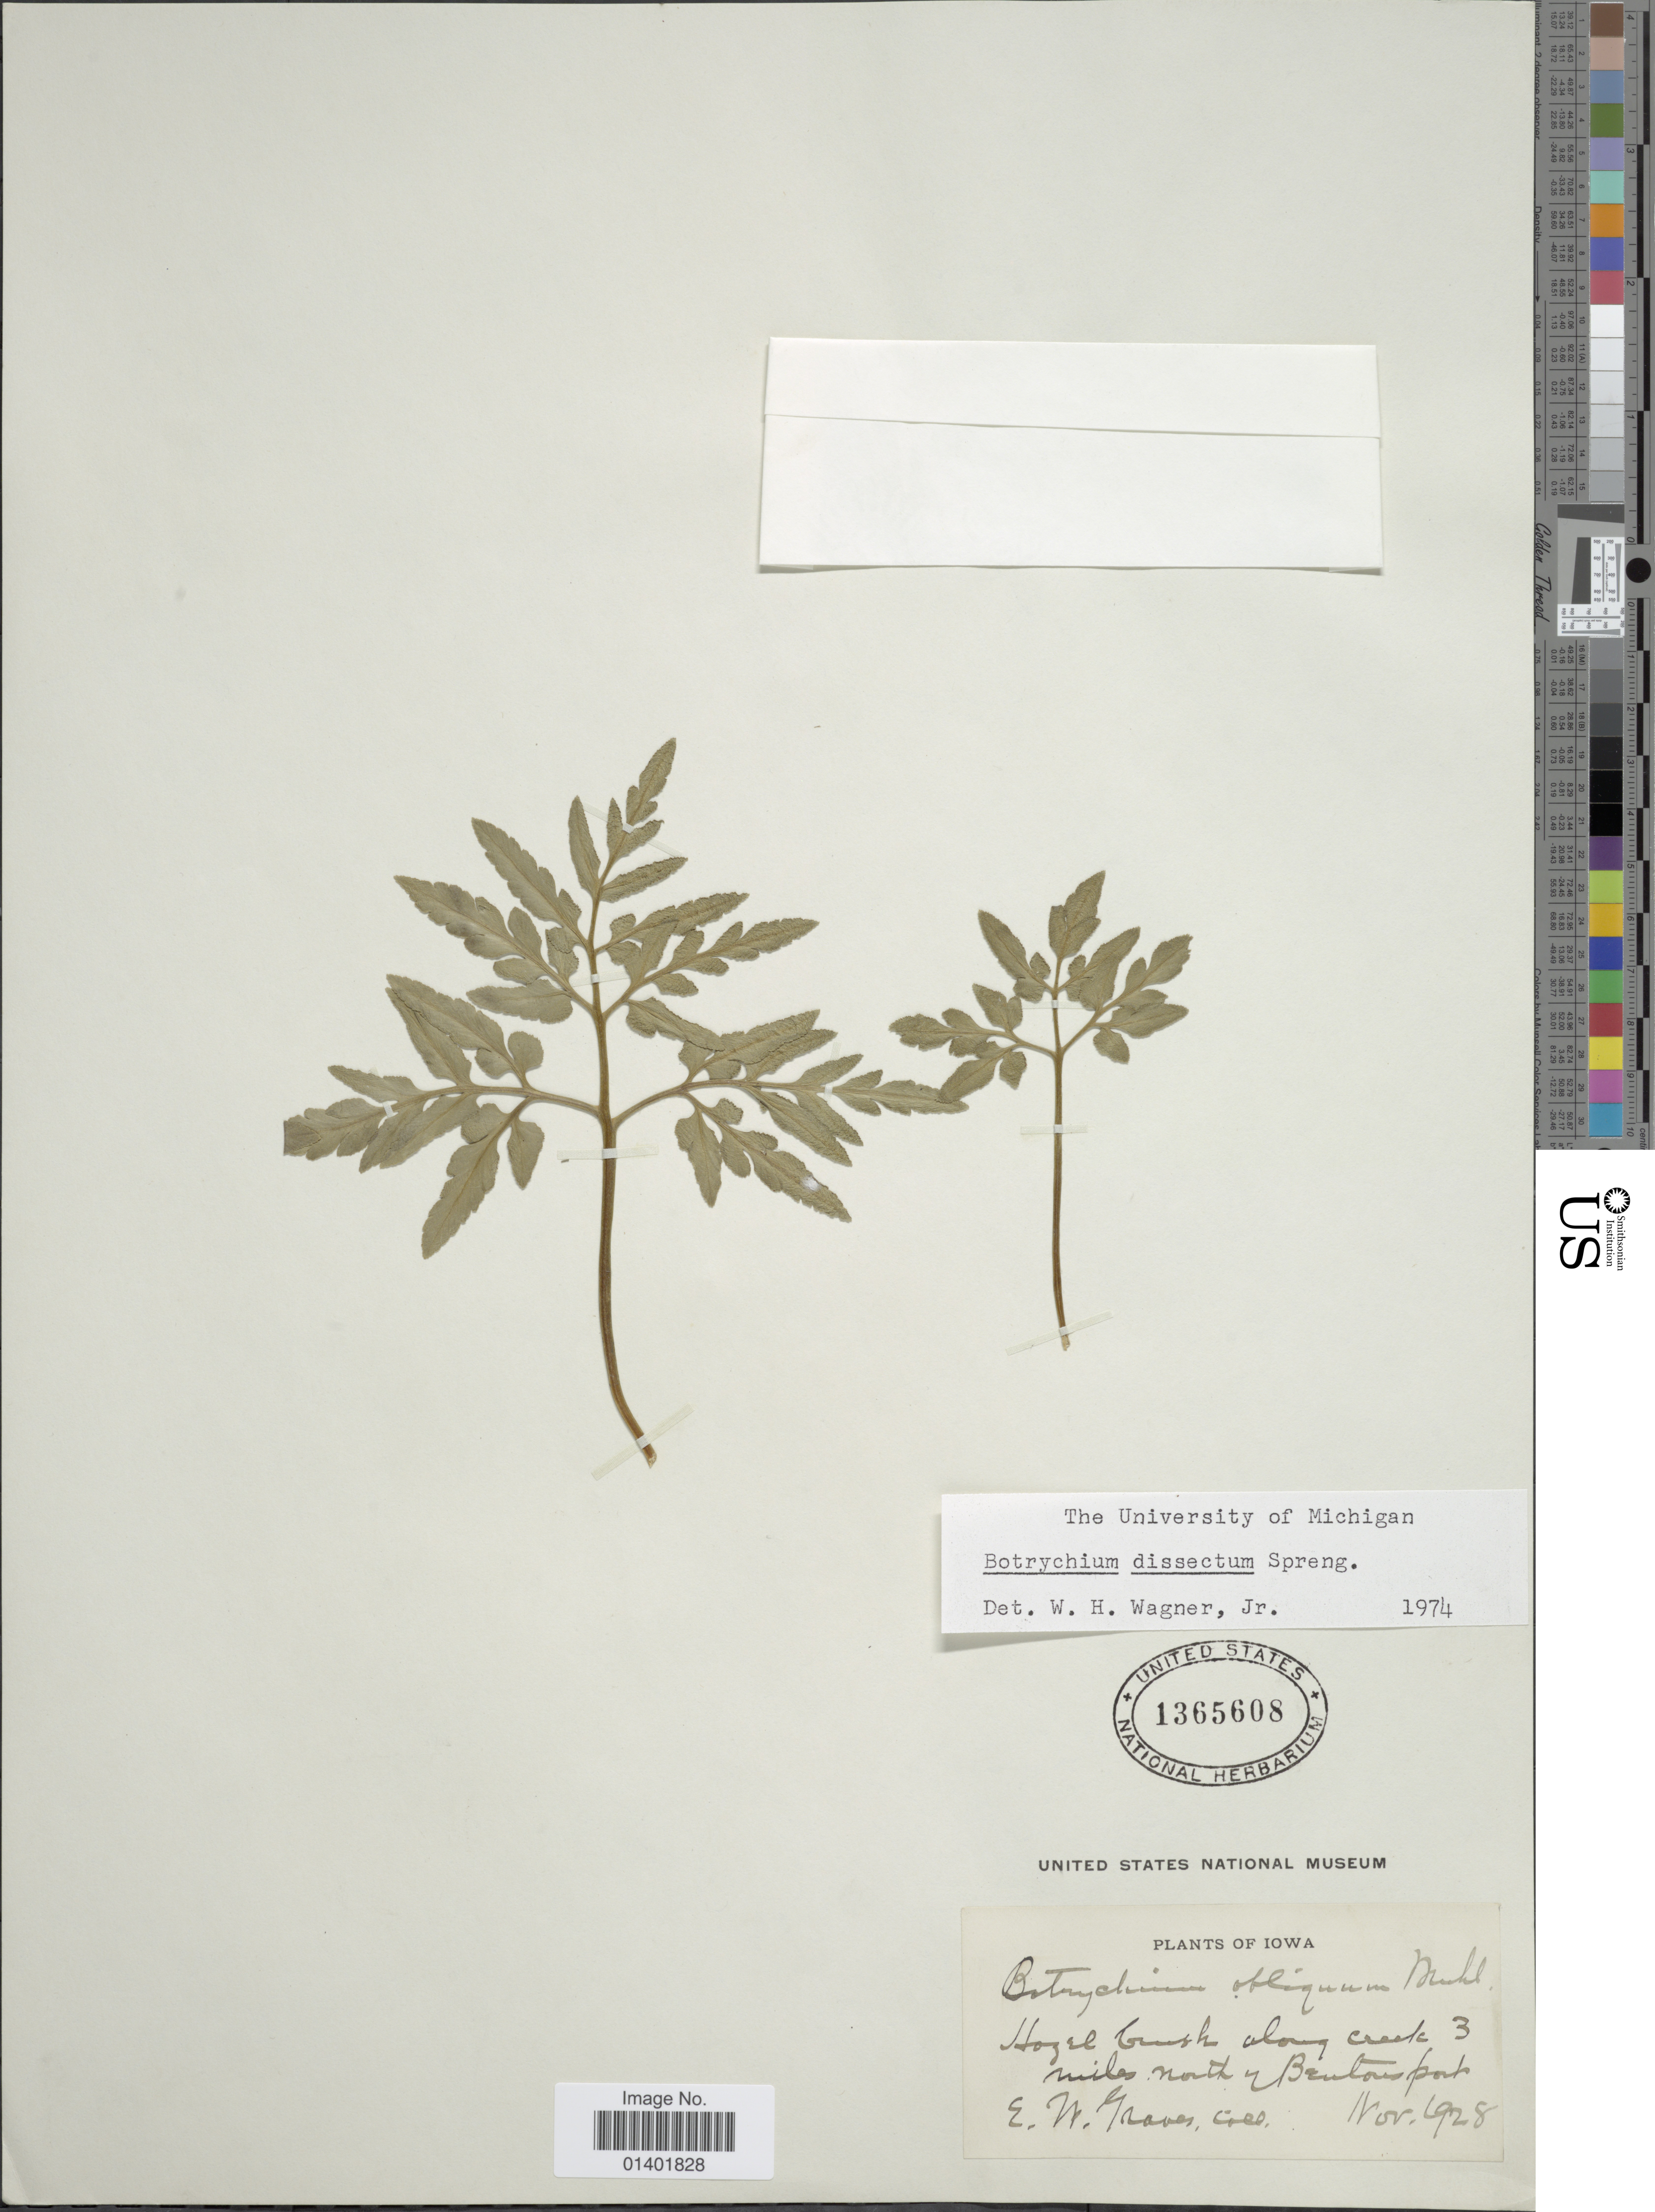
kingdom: Plantae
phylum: Tracheophyta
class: Polypodiopsida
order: Ophioglossales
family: Ophioglossaceae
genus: Botrychium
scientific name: Botrychium dissectum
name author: Spreng.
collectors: E. Graves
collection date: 1928-11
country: United States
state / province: Iowa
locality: Along creek 3 miles north of Bretonsport.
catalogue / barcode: US 1365608